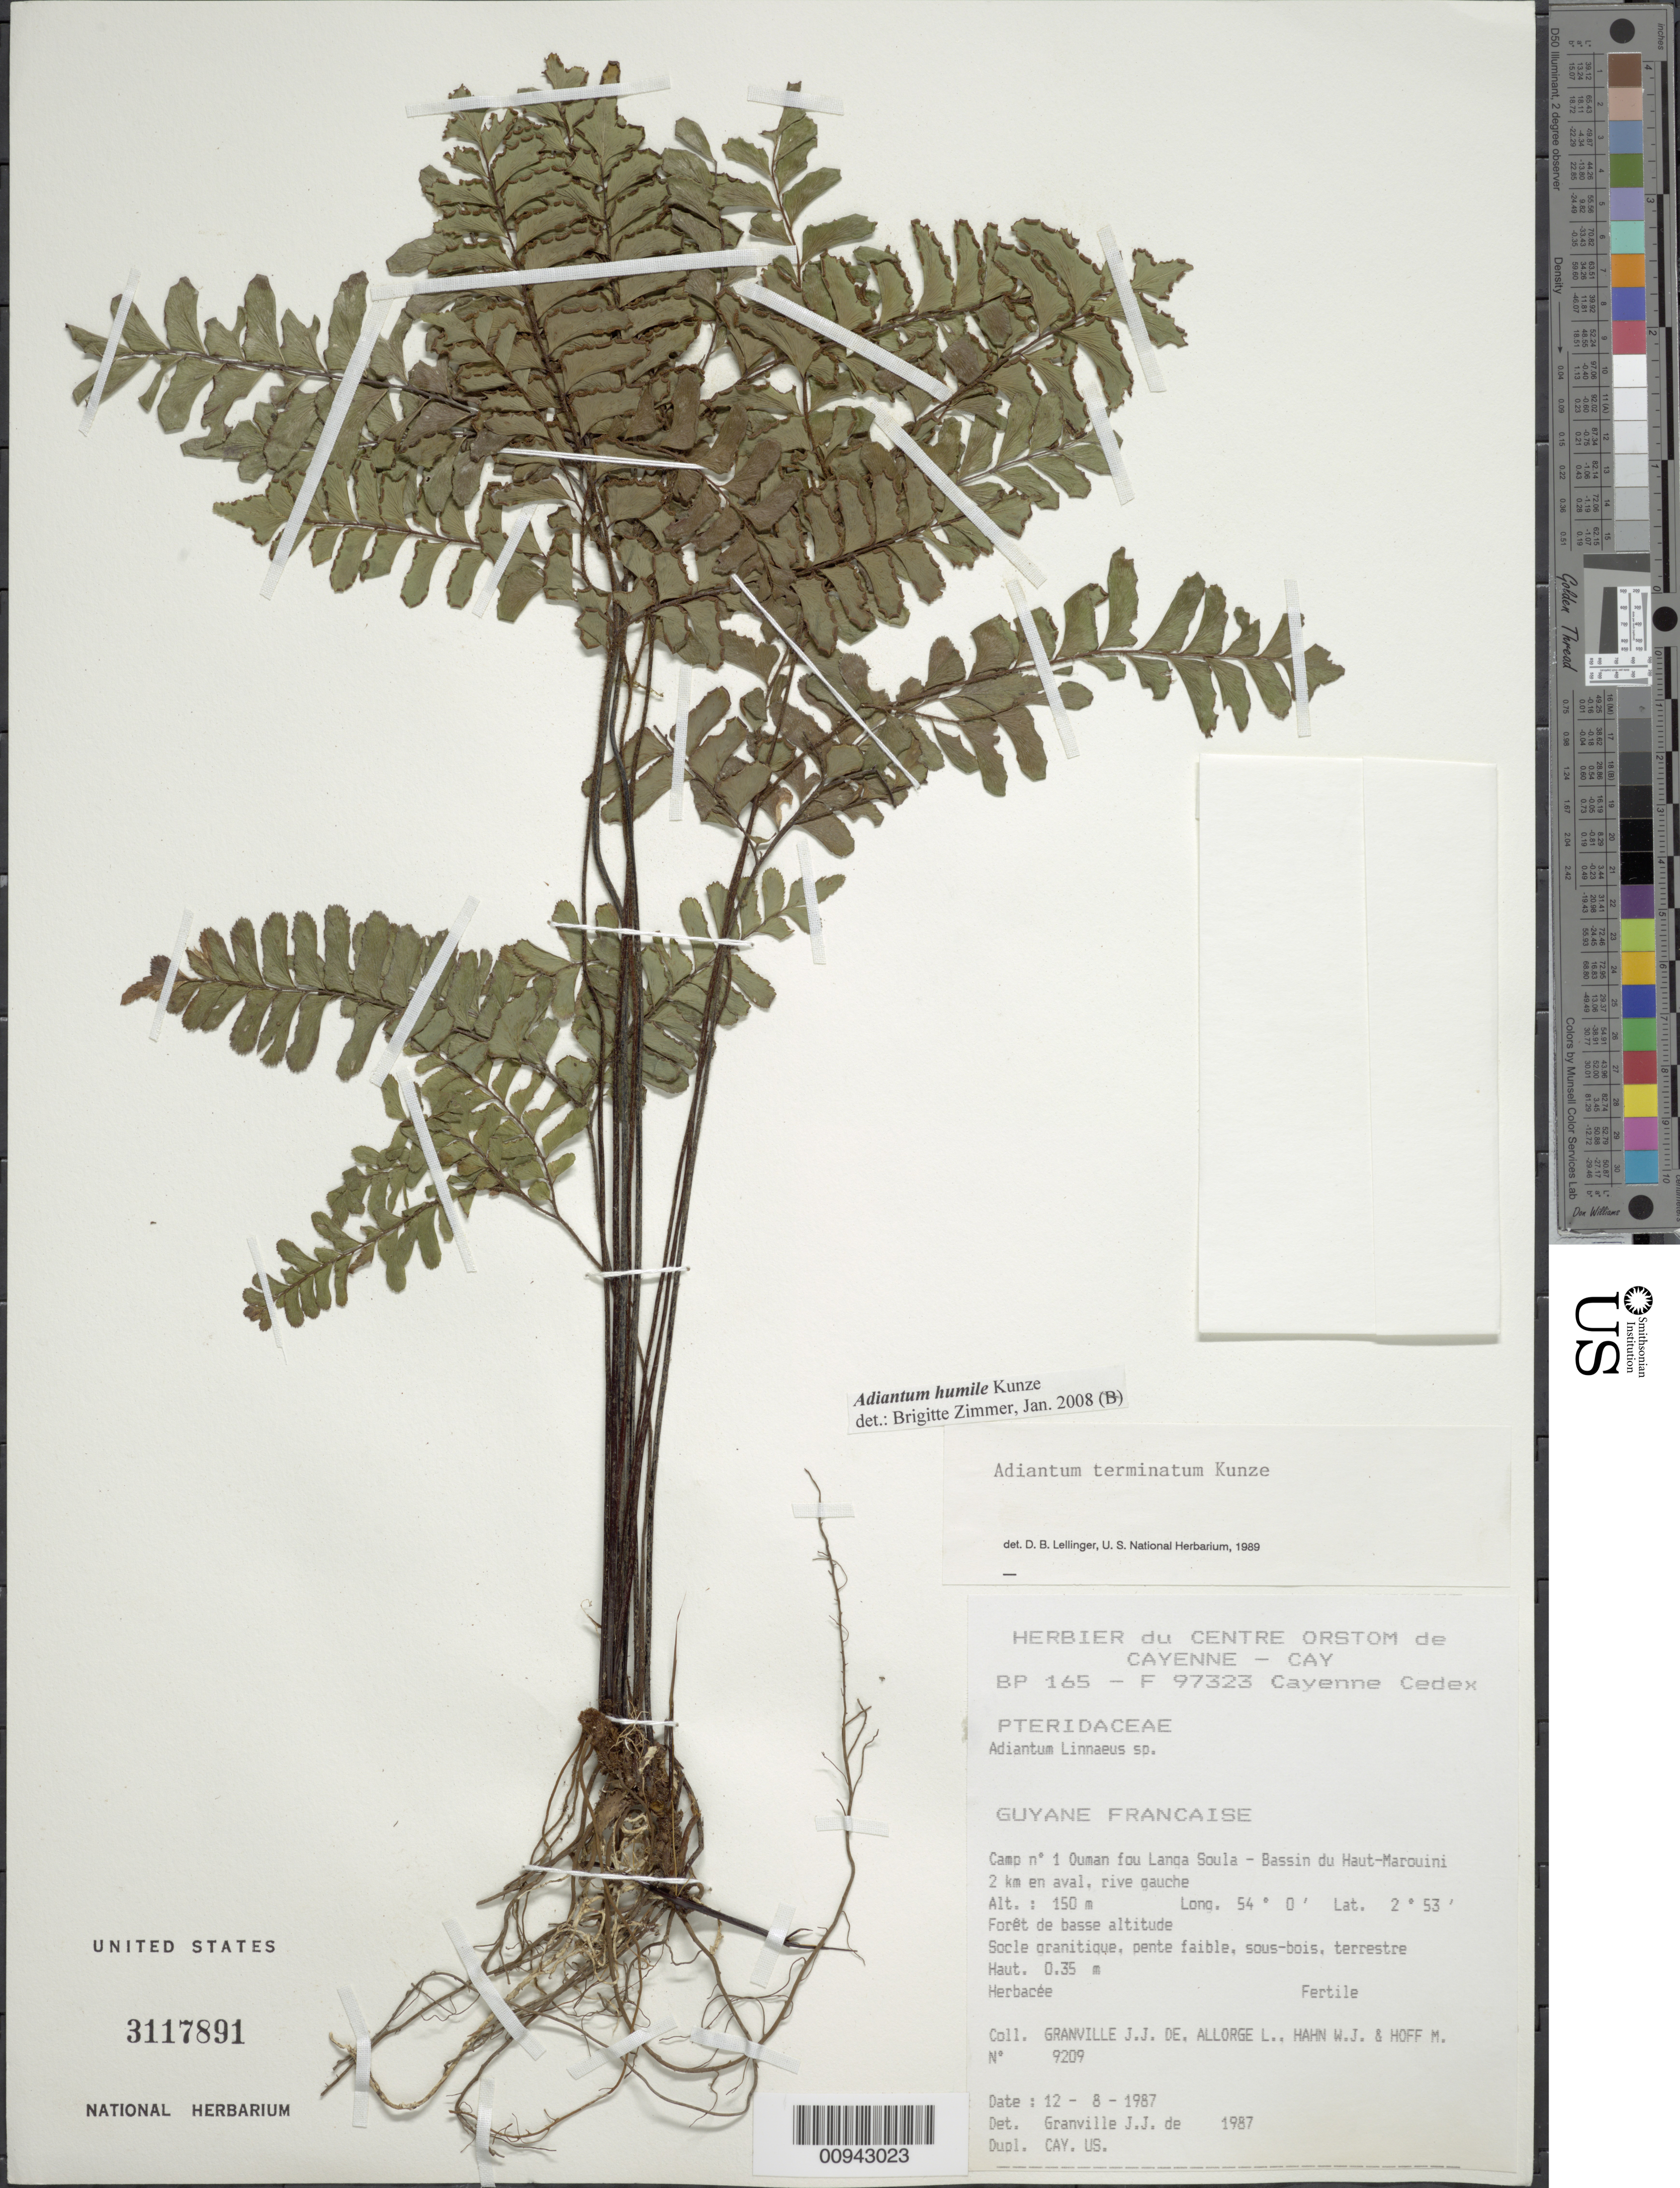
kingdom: Plantae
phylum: Tracheophyta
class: Polypodiopsida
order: Polypodiales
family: Pteridaceae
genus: Adiantum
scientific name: Adiantum humile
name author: Kunze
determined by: Zimmer, B.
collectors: J.-J. de Granville, L. Allorge, W. J. Hahn & M. Hoff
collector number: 9209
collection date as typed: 12-Aug-87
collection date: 1987-08-12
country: French Guiana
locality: Camp #1, Ouman fou Langa Soula, Bassin du Haut-Marouini. 2 km en aval. Rive gauche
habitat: Forêt de basse altitude. Socle granitique, pente faible, sous-bois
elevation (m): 150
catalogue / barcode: US 3117891